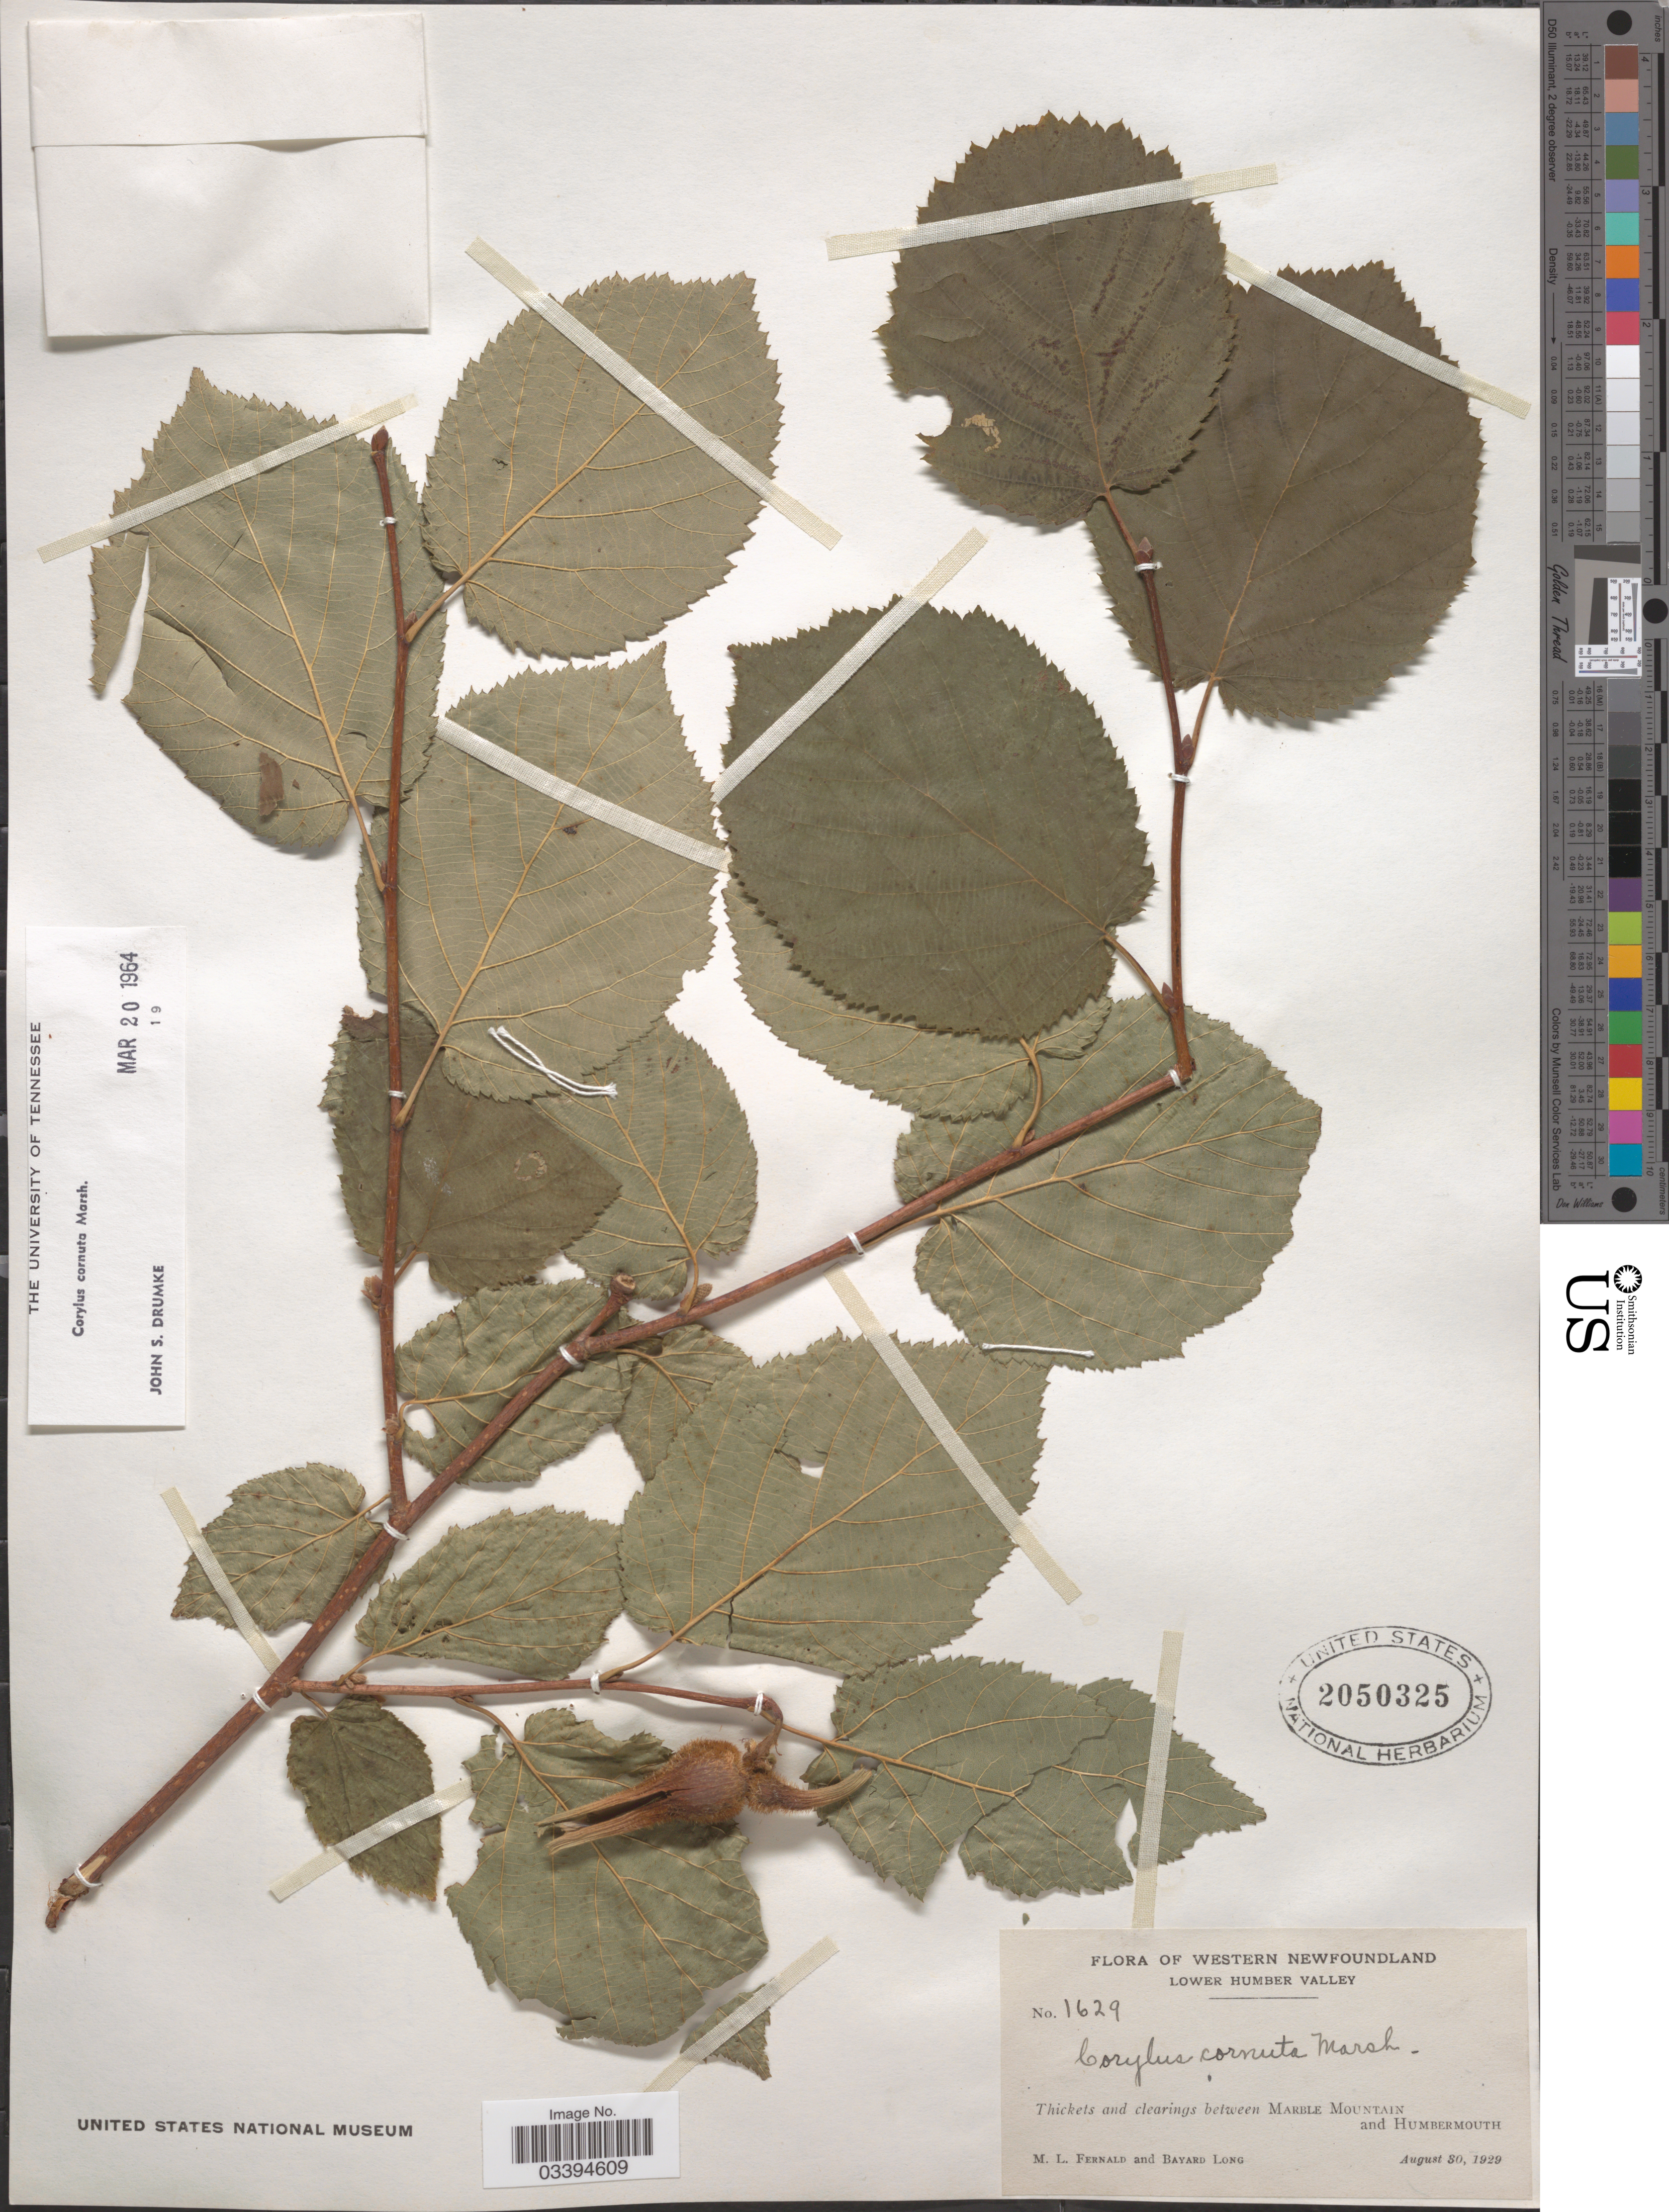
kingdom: Plantae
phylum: Tracheophyta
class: Magnoliopsida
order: Fagales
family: Betulaceae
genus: Corylus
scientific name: Corylus cornuta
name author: Marshall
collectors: M. L. Fernald & B. Long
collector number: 1629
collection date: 1929-08-30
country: Canada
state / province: Newfoundland and Labrador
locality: Western Newfoundland, Lower Humber Valley. Thickets and clearing between Marble Mountain and Humbermouth.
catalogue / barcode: US 2050325